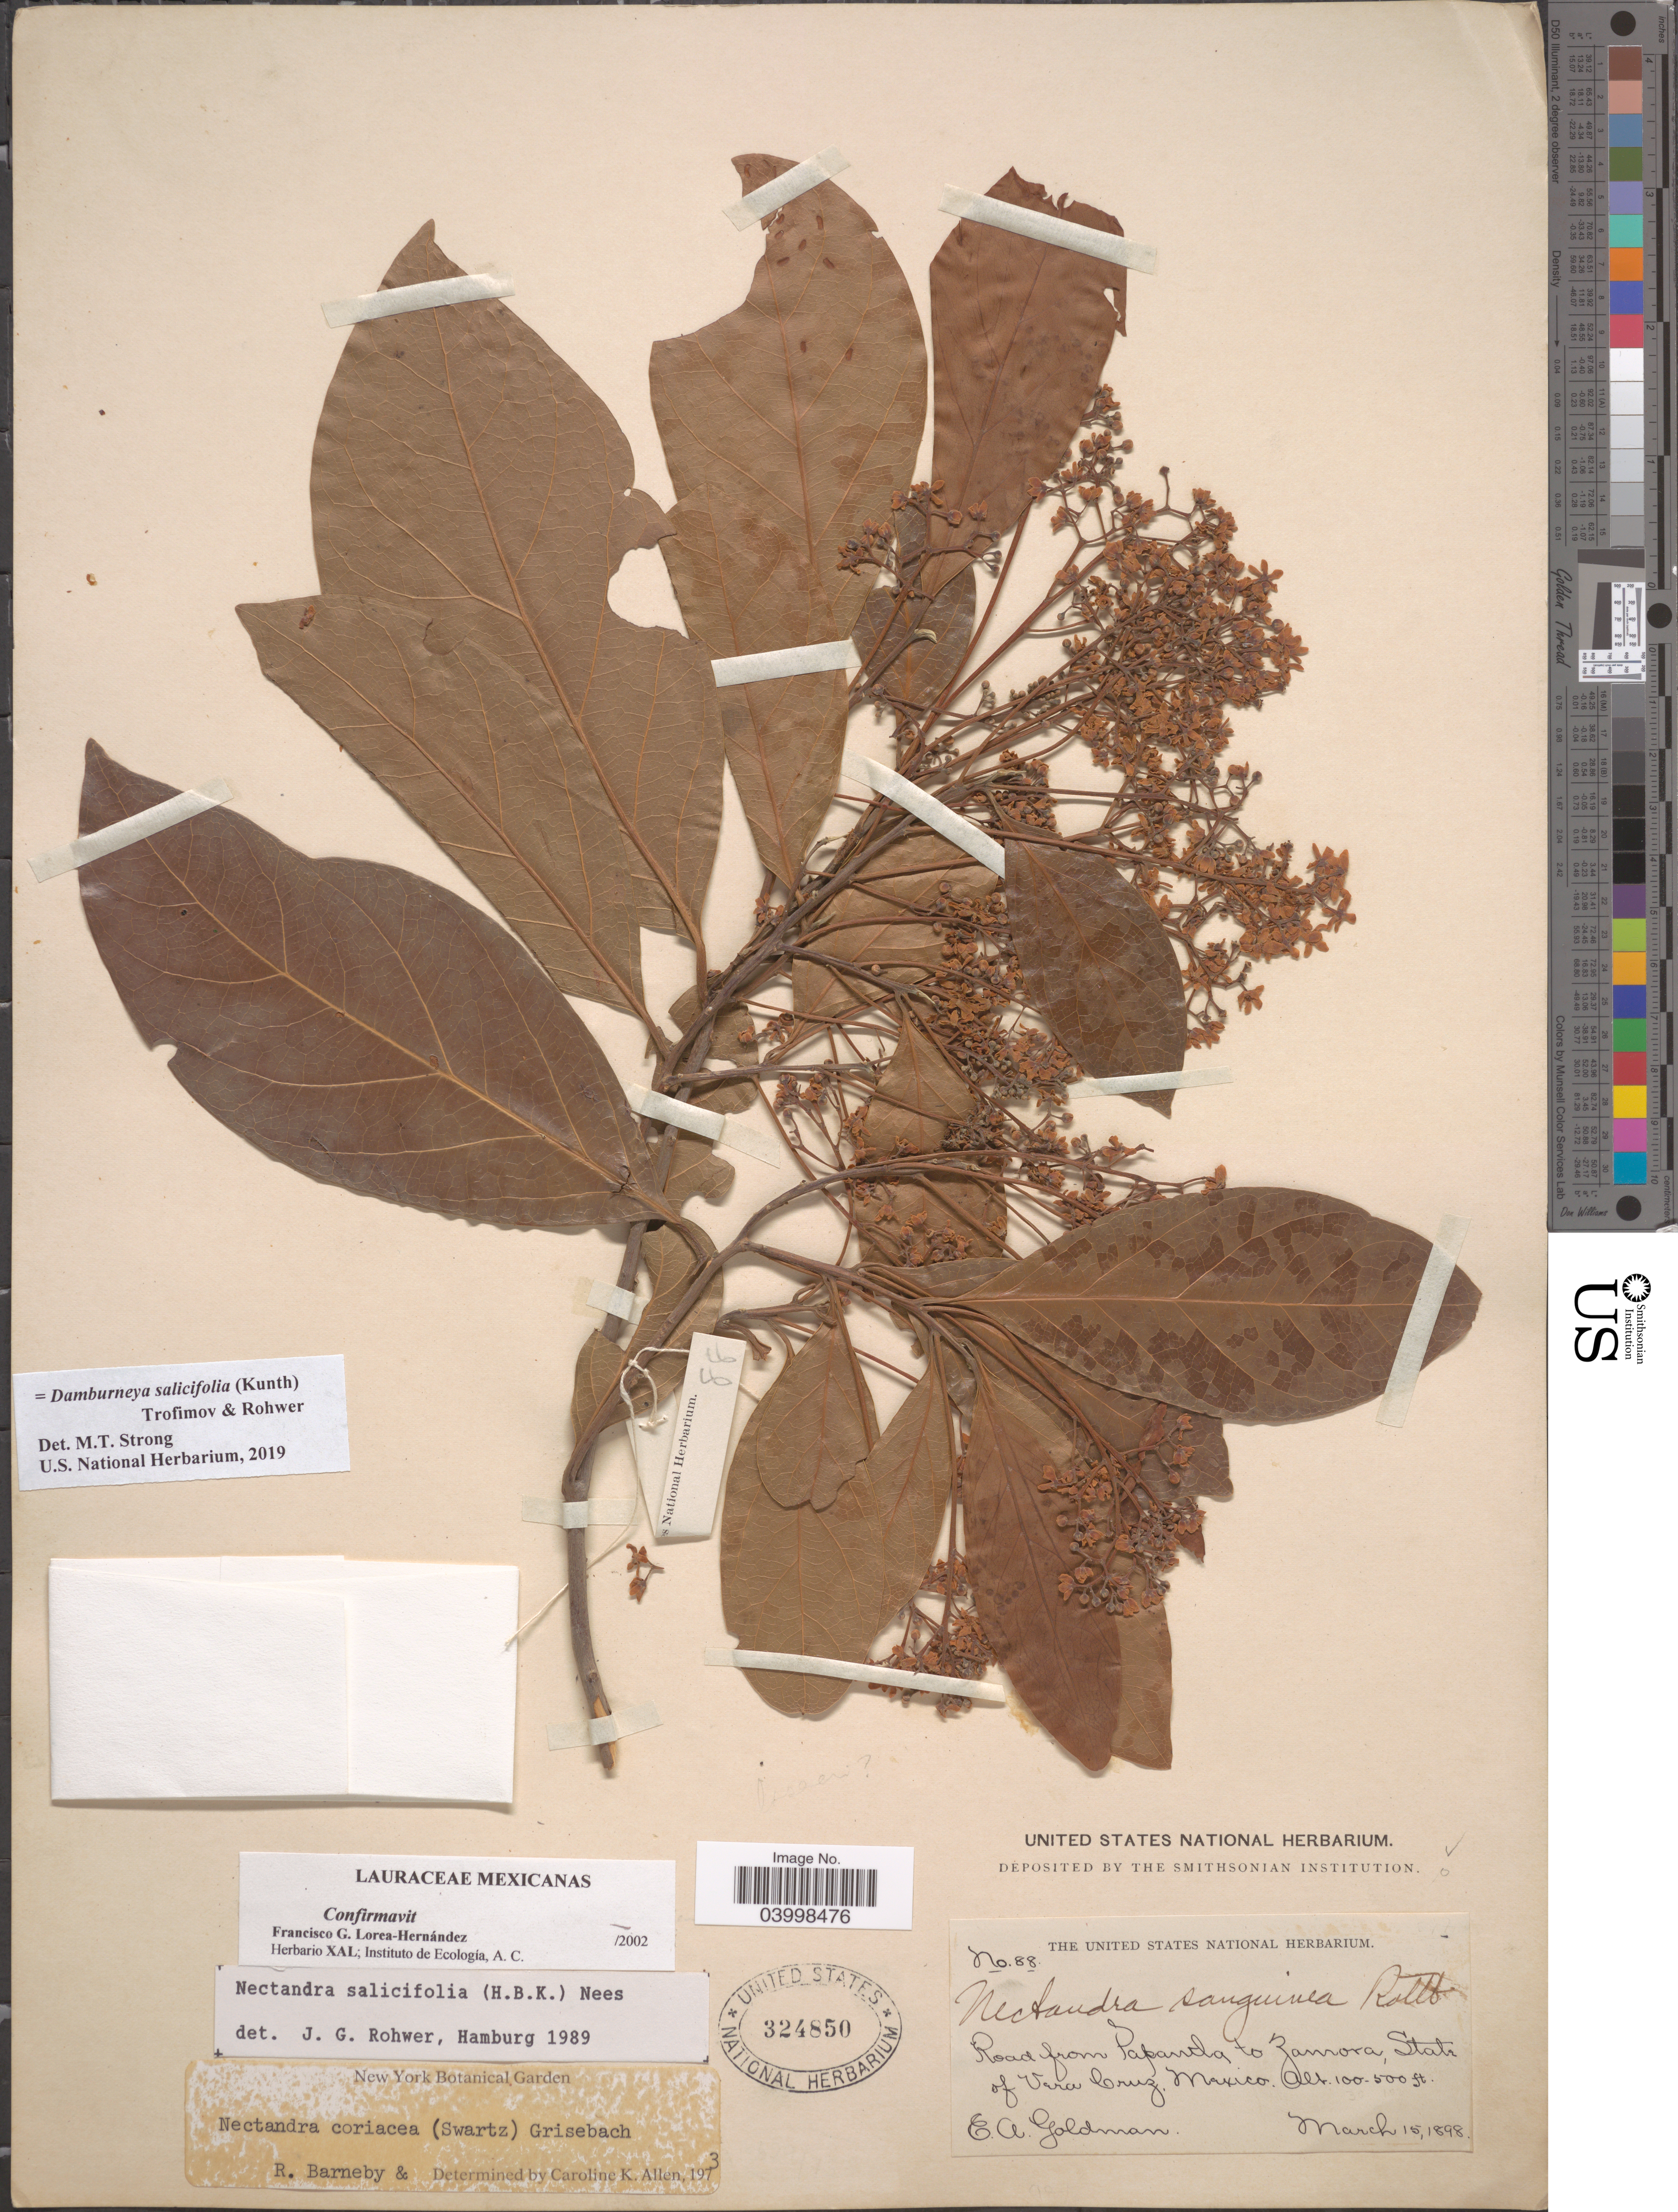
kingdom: Plantae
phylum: Tracheophyta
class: Magnoliopsida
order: Laurales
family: Lauraceae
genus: Damburneya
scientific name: Damburneya salicifolia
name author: (Kunth) Trofimov & Rohwer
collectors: E. A. Goldman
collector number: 88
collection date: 1898-03-15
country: Mexico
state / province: Veracruz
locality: Road from Papantha to Zamora, State of Vera Cruz.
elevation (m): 30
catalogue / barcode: US 324850